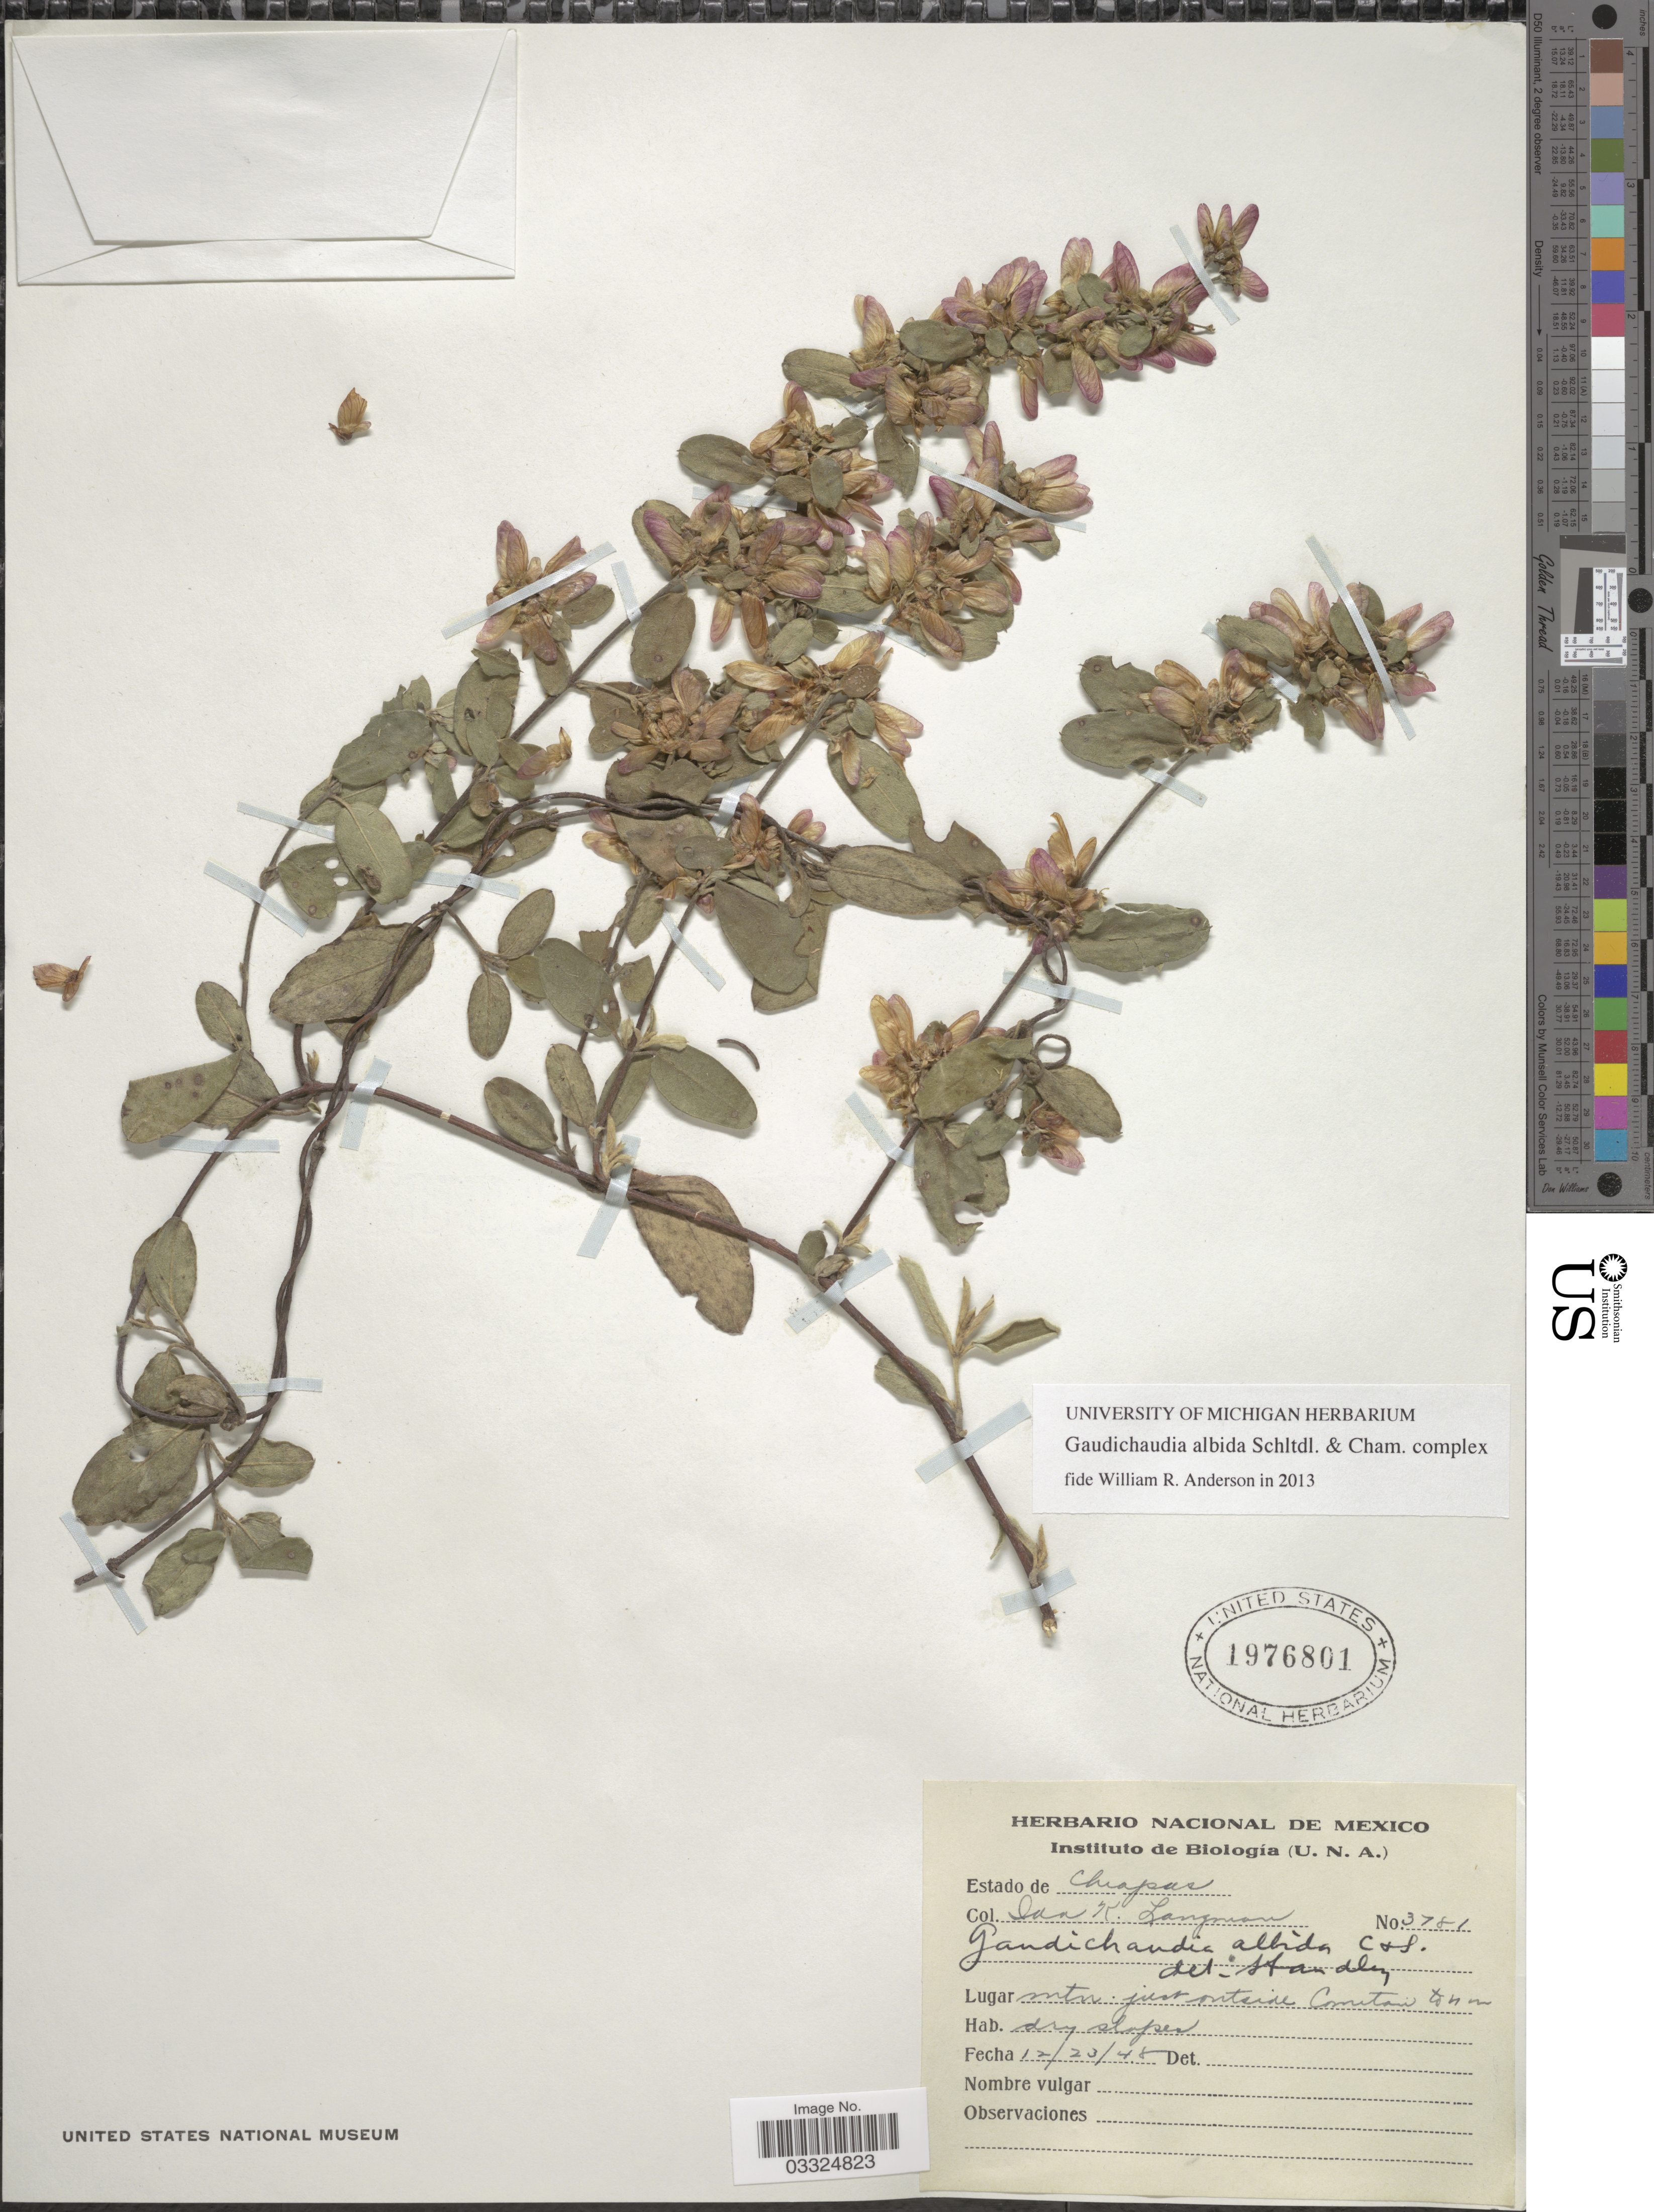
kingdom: Plantae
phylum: Tracheophyta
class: Magnoliopsida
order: Malpighiales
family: Malpighiaceae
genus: Gaudichaudia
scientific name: Gaudichaudia albida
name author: Schltdl. & Cham.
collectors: I. K. Langman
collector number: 3781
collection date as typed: Transcribed d/m/y: 23/12/48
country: Mexico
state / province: Chiapas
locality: Mtn. just outside Comitán to N.W.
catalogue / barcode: US 1976801